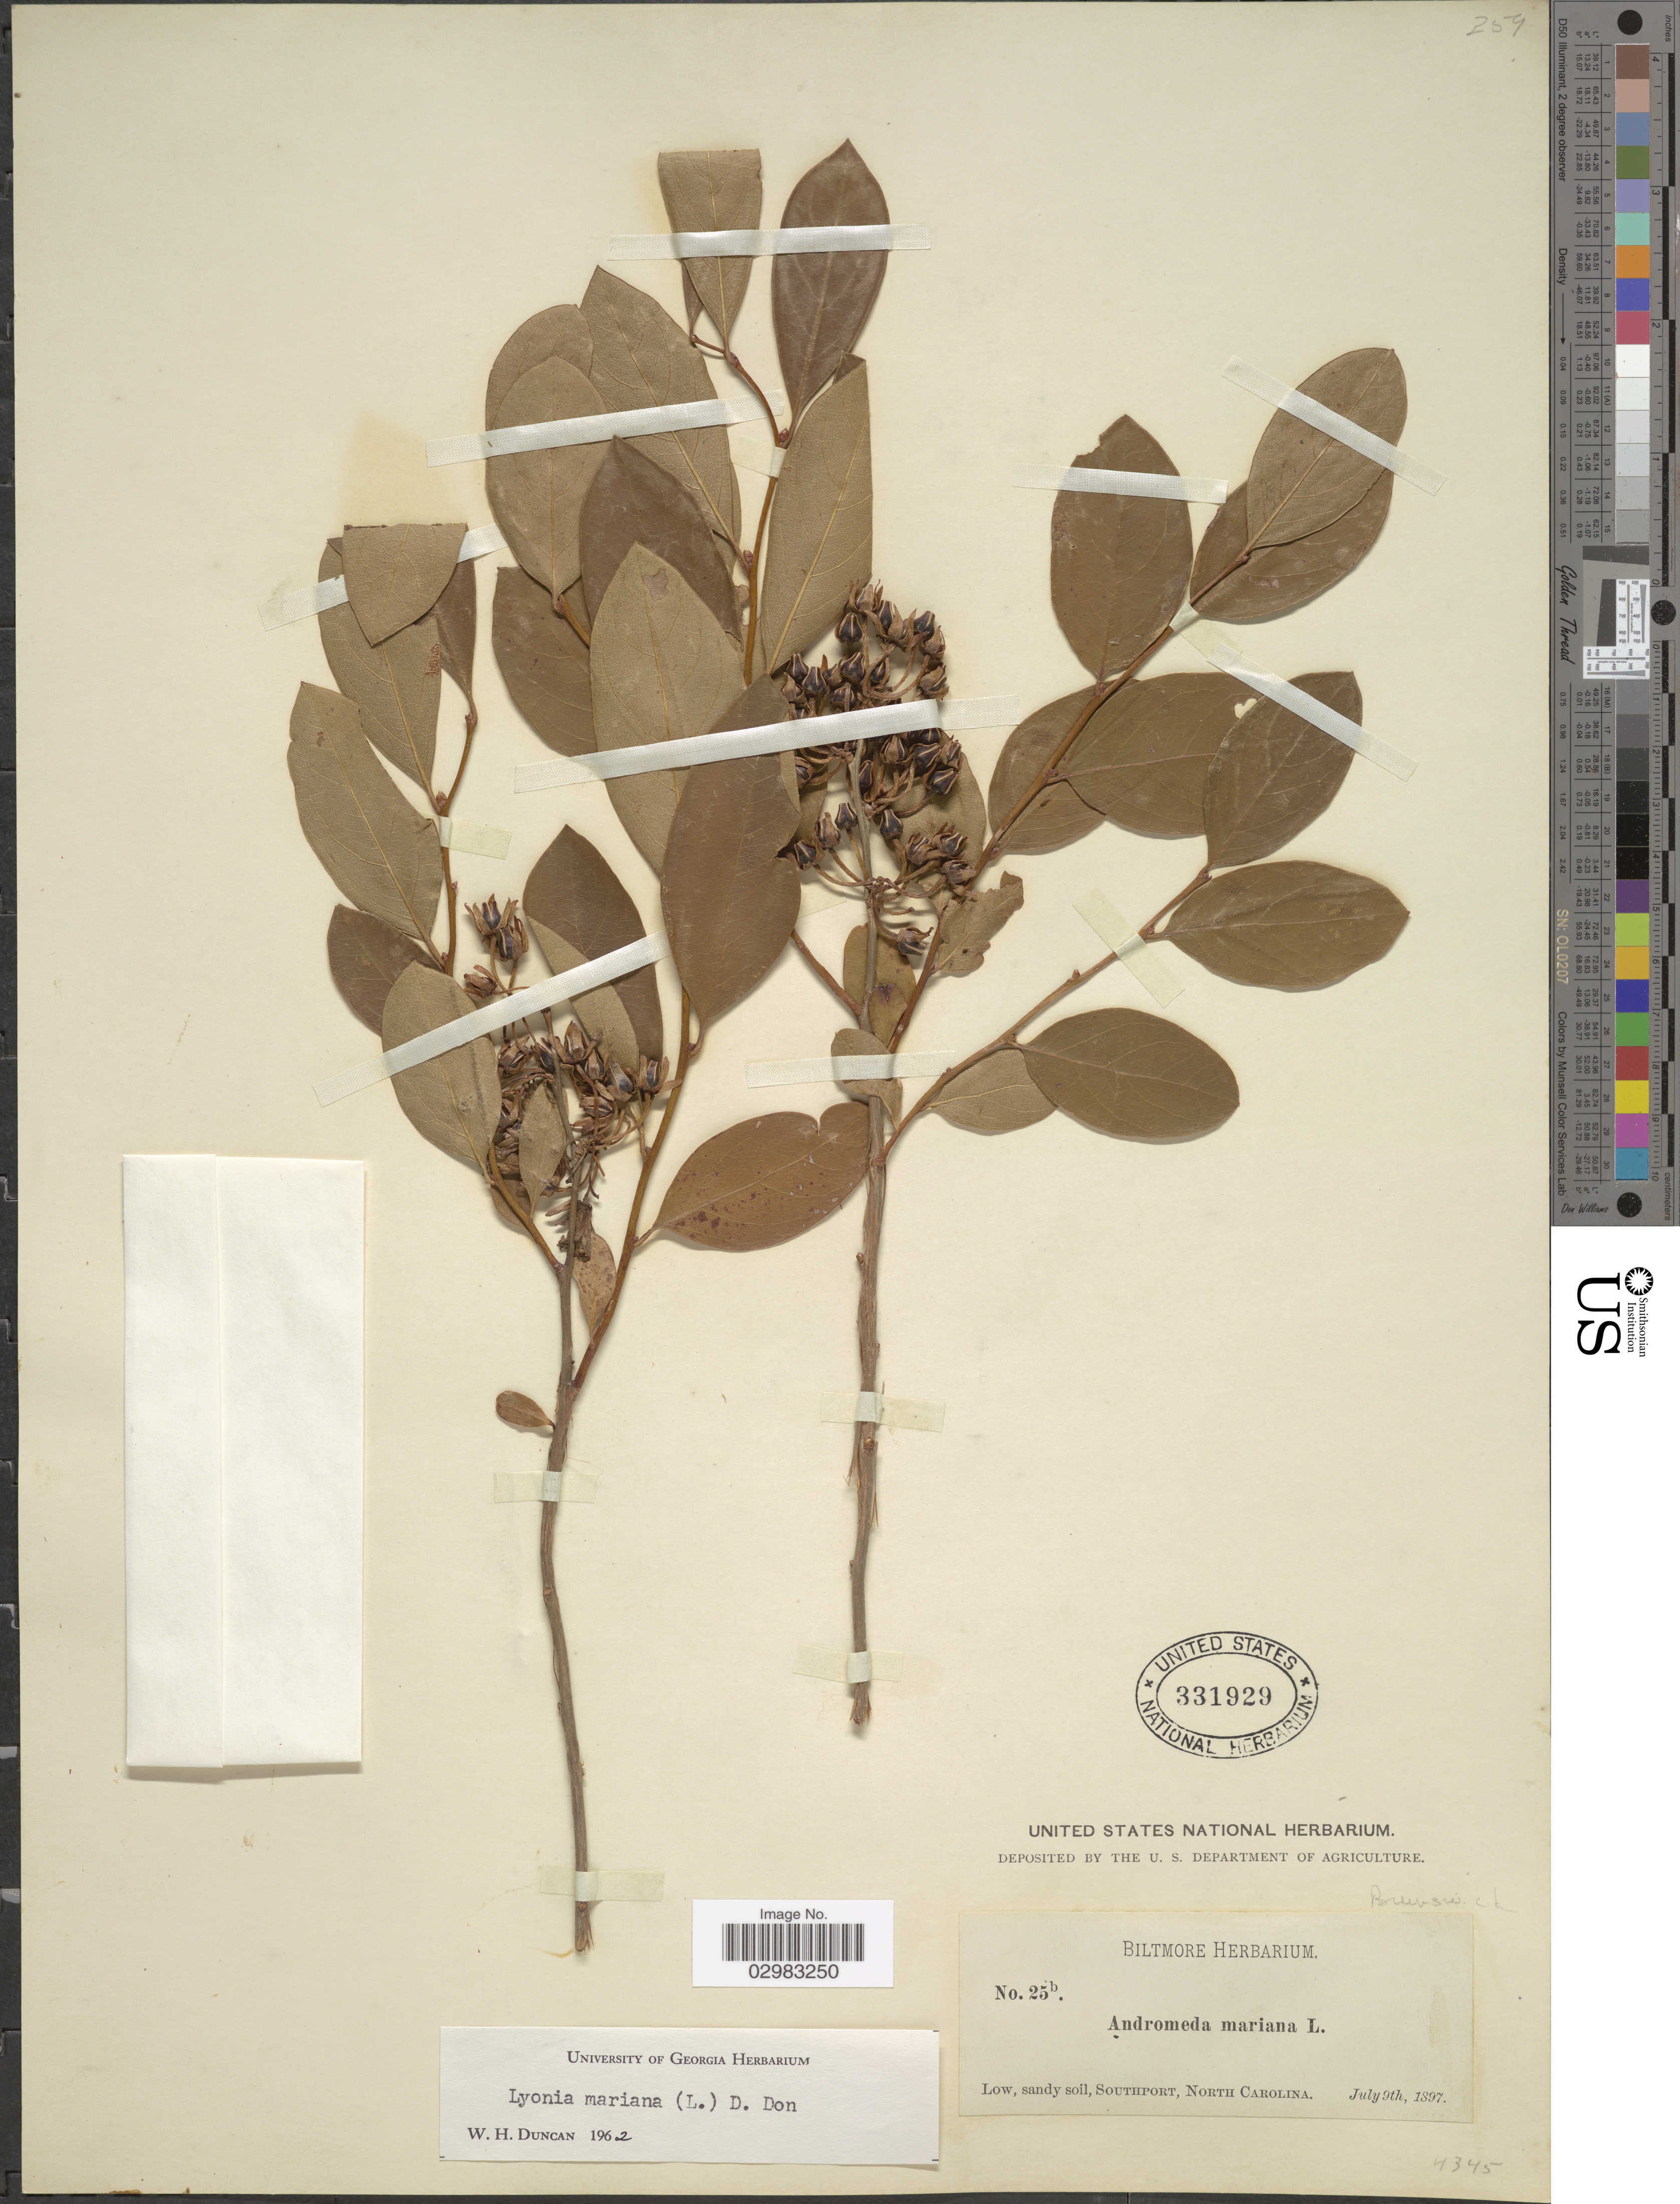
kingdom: Plantae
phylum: Tracheophyta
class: Magnoliopsida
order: Ericales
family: Ericaceae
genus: Lyonia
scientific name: Lyonia mariana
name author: (L.) D. Don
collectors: ex herb. Biltmore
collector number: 25b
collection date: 1897-07-09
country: United States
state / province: North Carolina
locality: Southport. Brunswick.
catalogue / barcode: US 331929